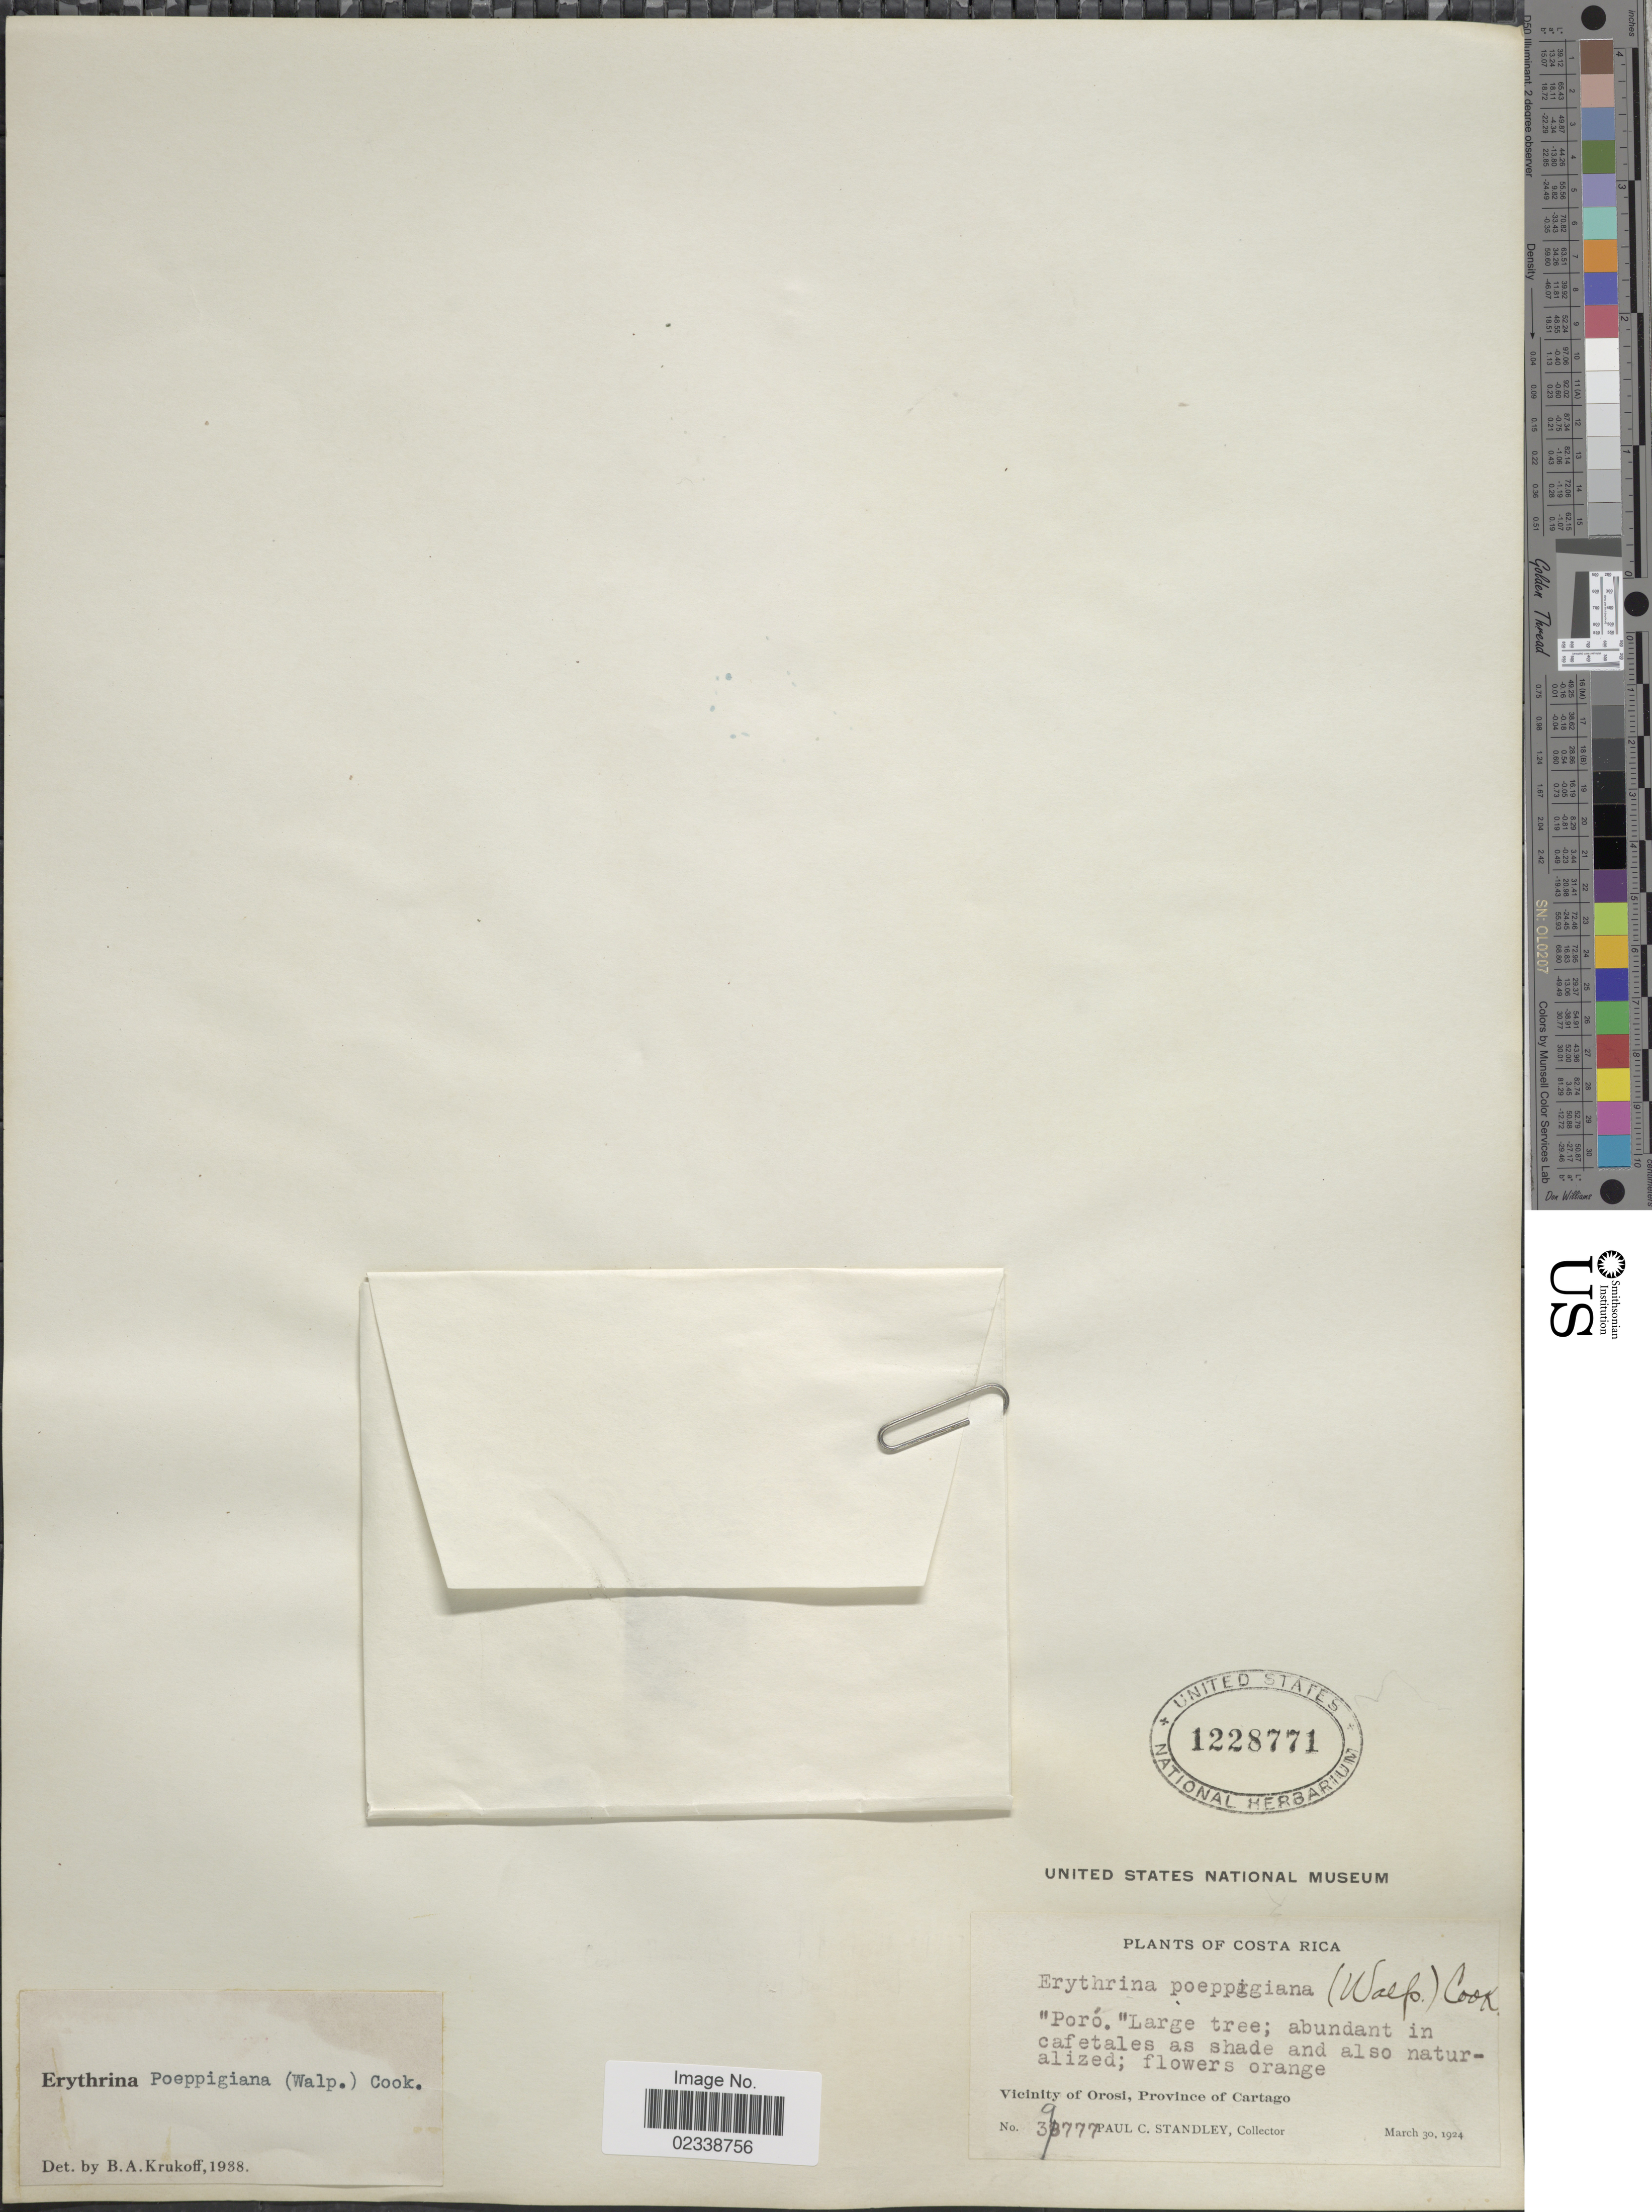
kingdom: Plantae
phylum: Tracheophyta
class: Magnoliopsida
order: Fabales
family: Fabaceae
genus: Erythrina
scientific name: Erythrina poeppigiana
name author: (Walp.) O.F. Cook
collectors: P. C. Standley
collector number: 39777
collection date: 1924-03-30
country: Costa Rica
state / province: Cartago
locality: Vicinity of Orosi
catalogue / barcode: US 1228771